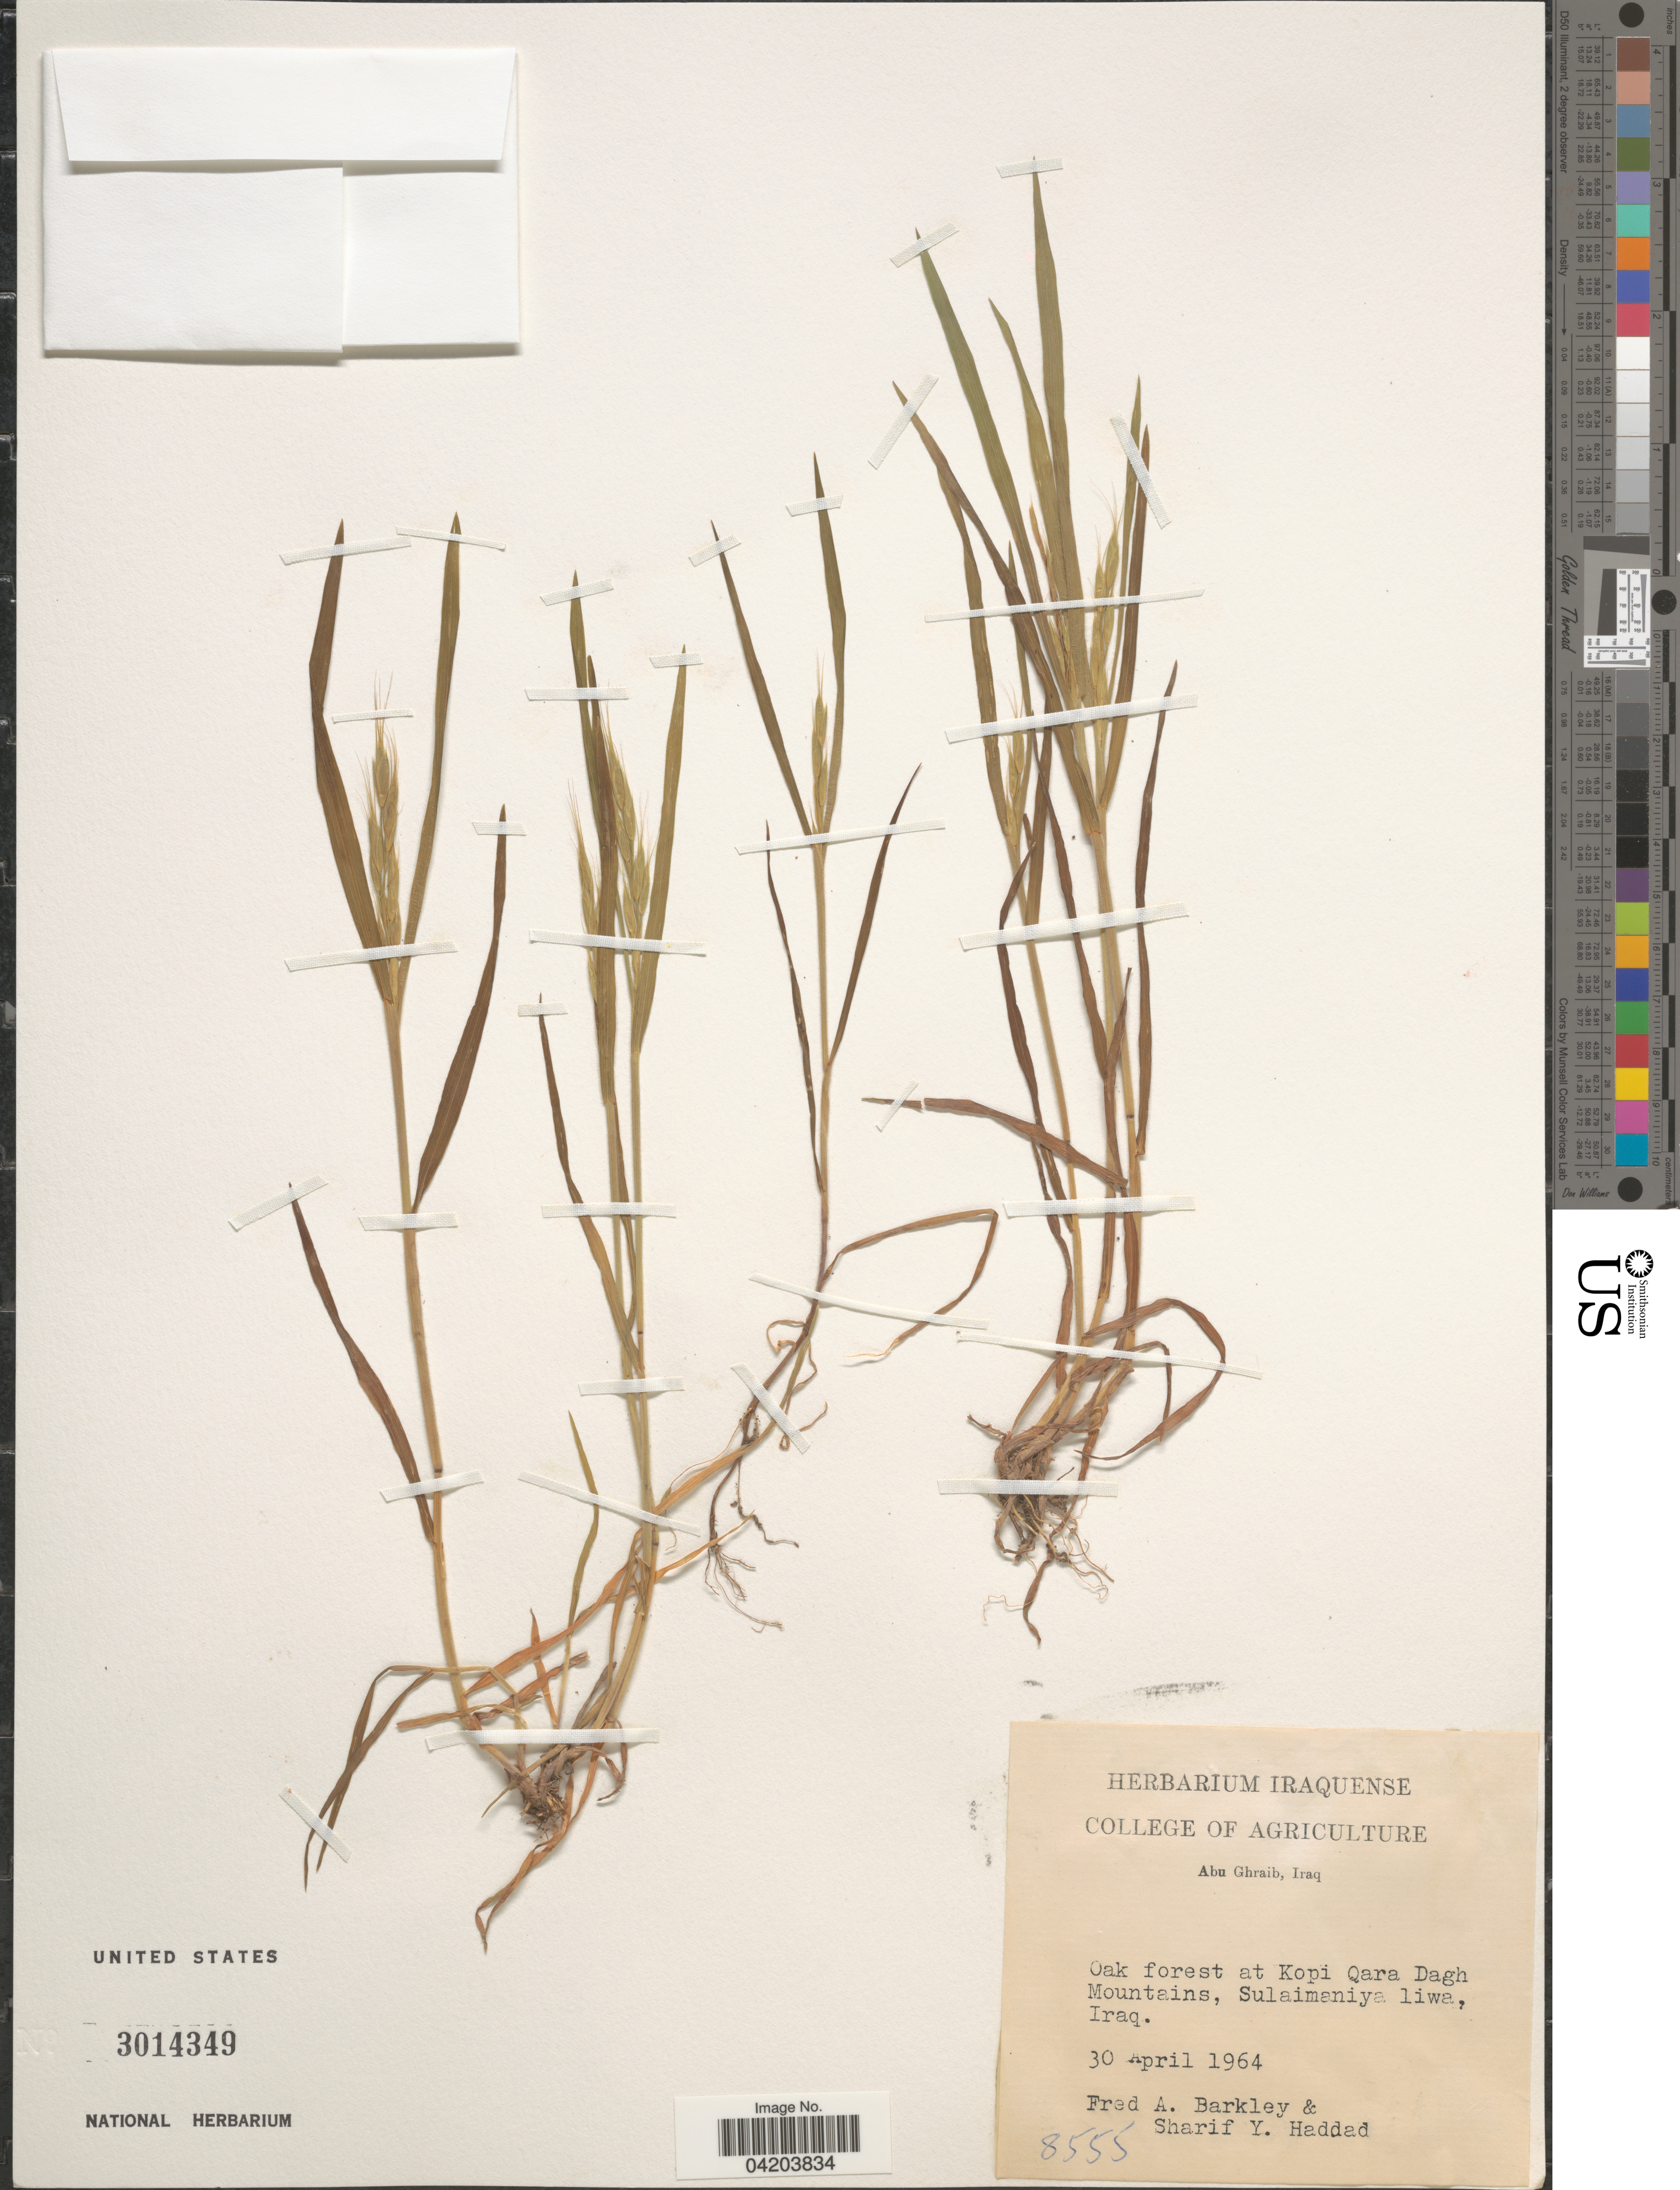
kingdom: Plantae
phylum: Tracheophyta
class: Liliopsida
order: Poales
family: Poaceae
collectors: F. A. Barkley & S. Haddad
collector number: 8555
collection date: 1964-04-30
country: Iraq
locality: Oak forest at Kopi Qara Dagh Mountains, Sulaimaniya liwa.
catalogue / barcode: US 3014349